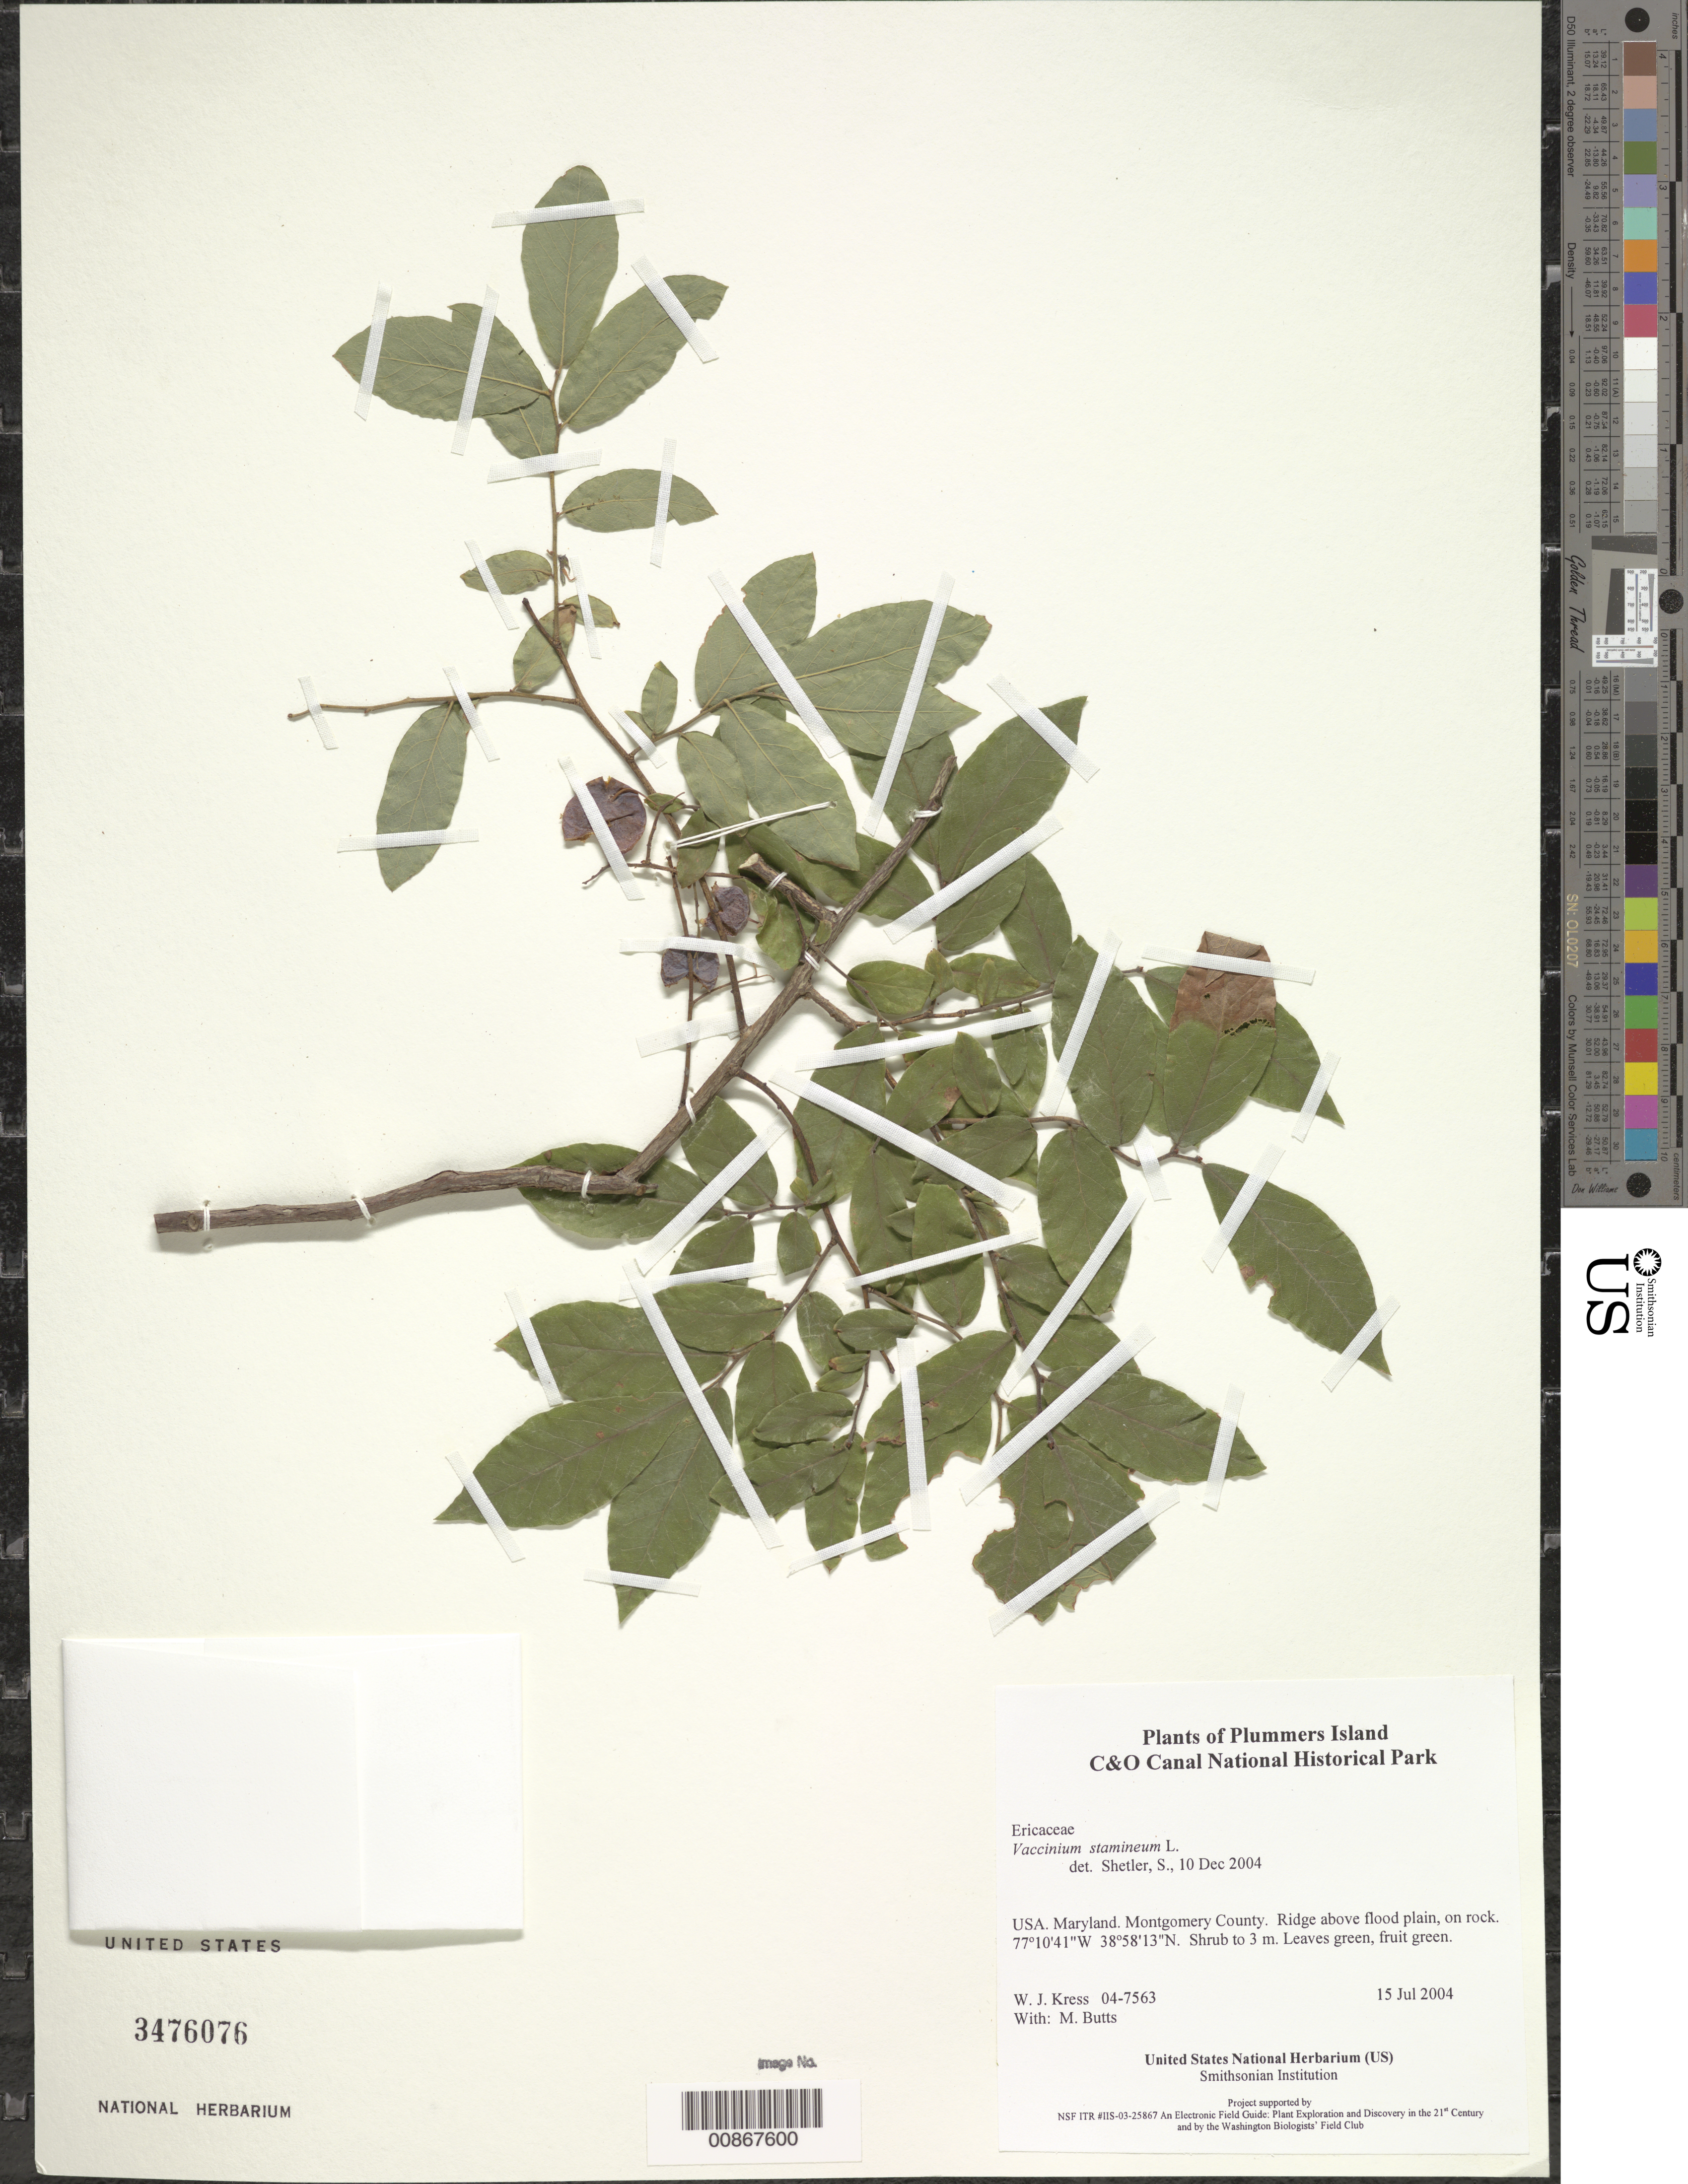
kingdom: Plantae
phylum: Tracheophyta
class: Magnoliopsida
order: Ericales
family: Ericaceae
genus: Vaccinium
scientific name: Vaccinium stamineum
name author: L.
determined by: Shetler, Stanwyn G., (US), NMNH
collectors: W. J. Kress & M. B. Butts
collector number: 04-7563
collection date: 2004-07-15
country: United States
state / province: Maryland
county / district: Montgomery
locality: Chesapeake and Ohio Canal National Historical Park, Plummers Island, ridge above flood plain, on rock.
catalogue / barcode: US 3476076